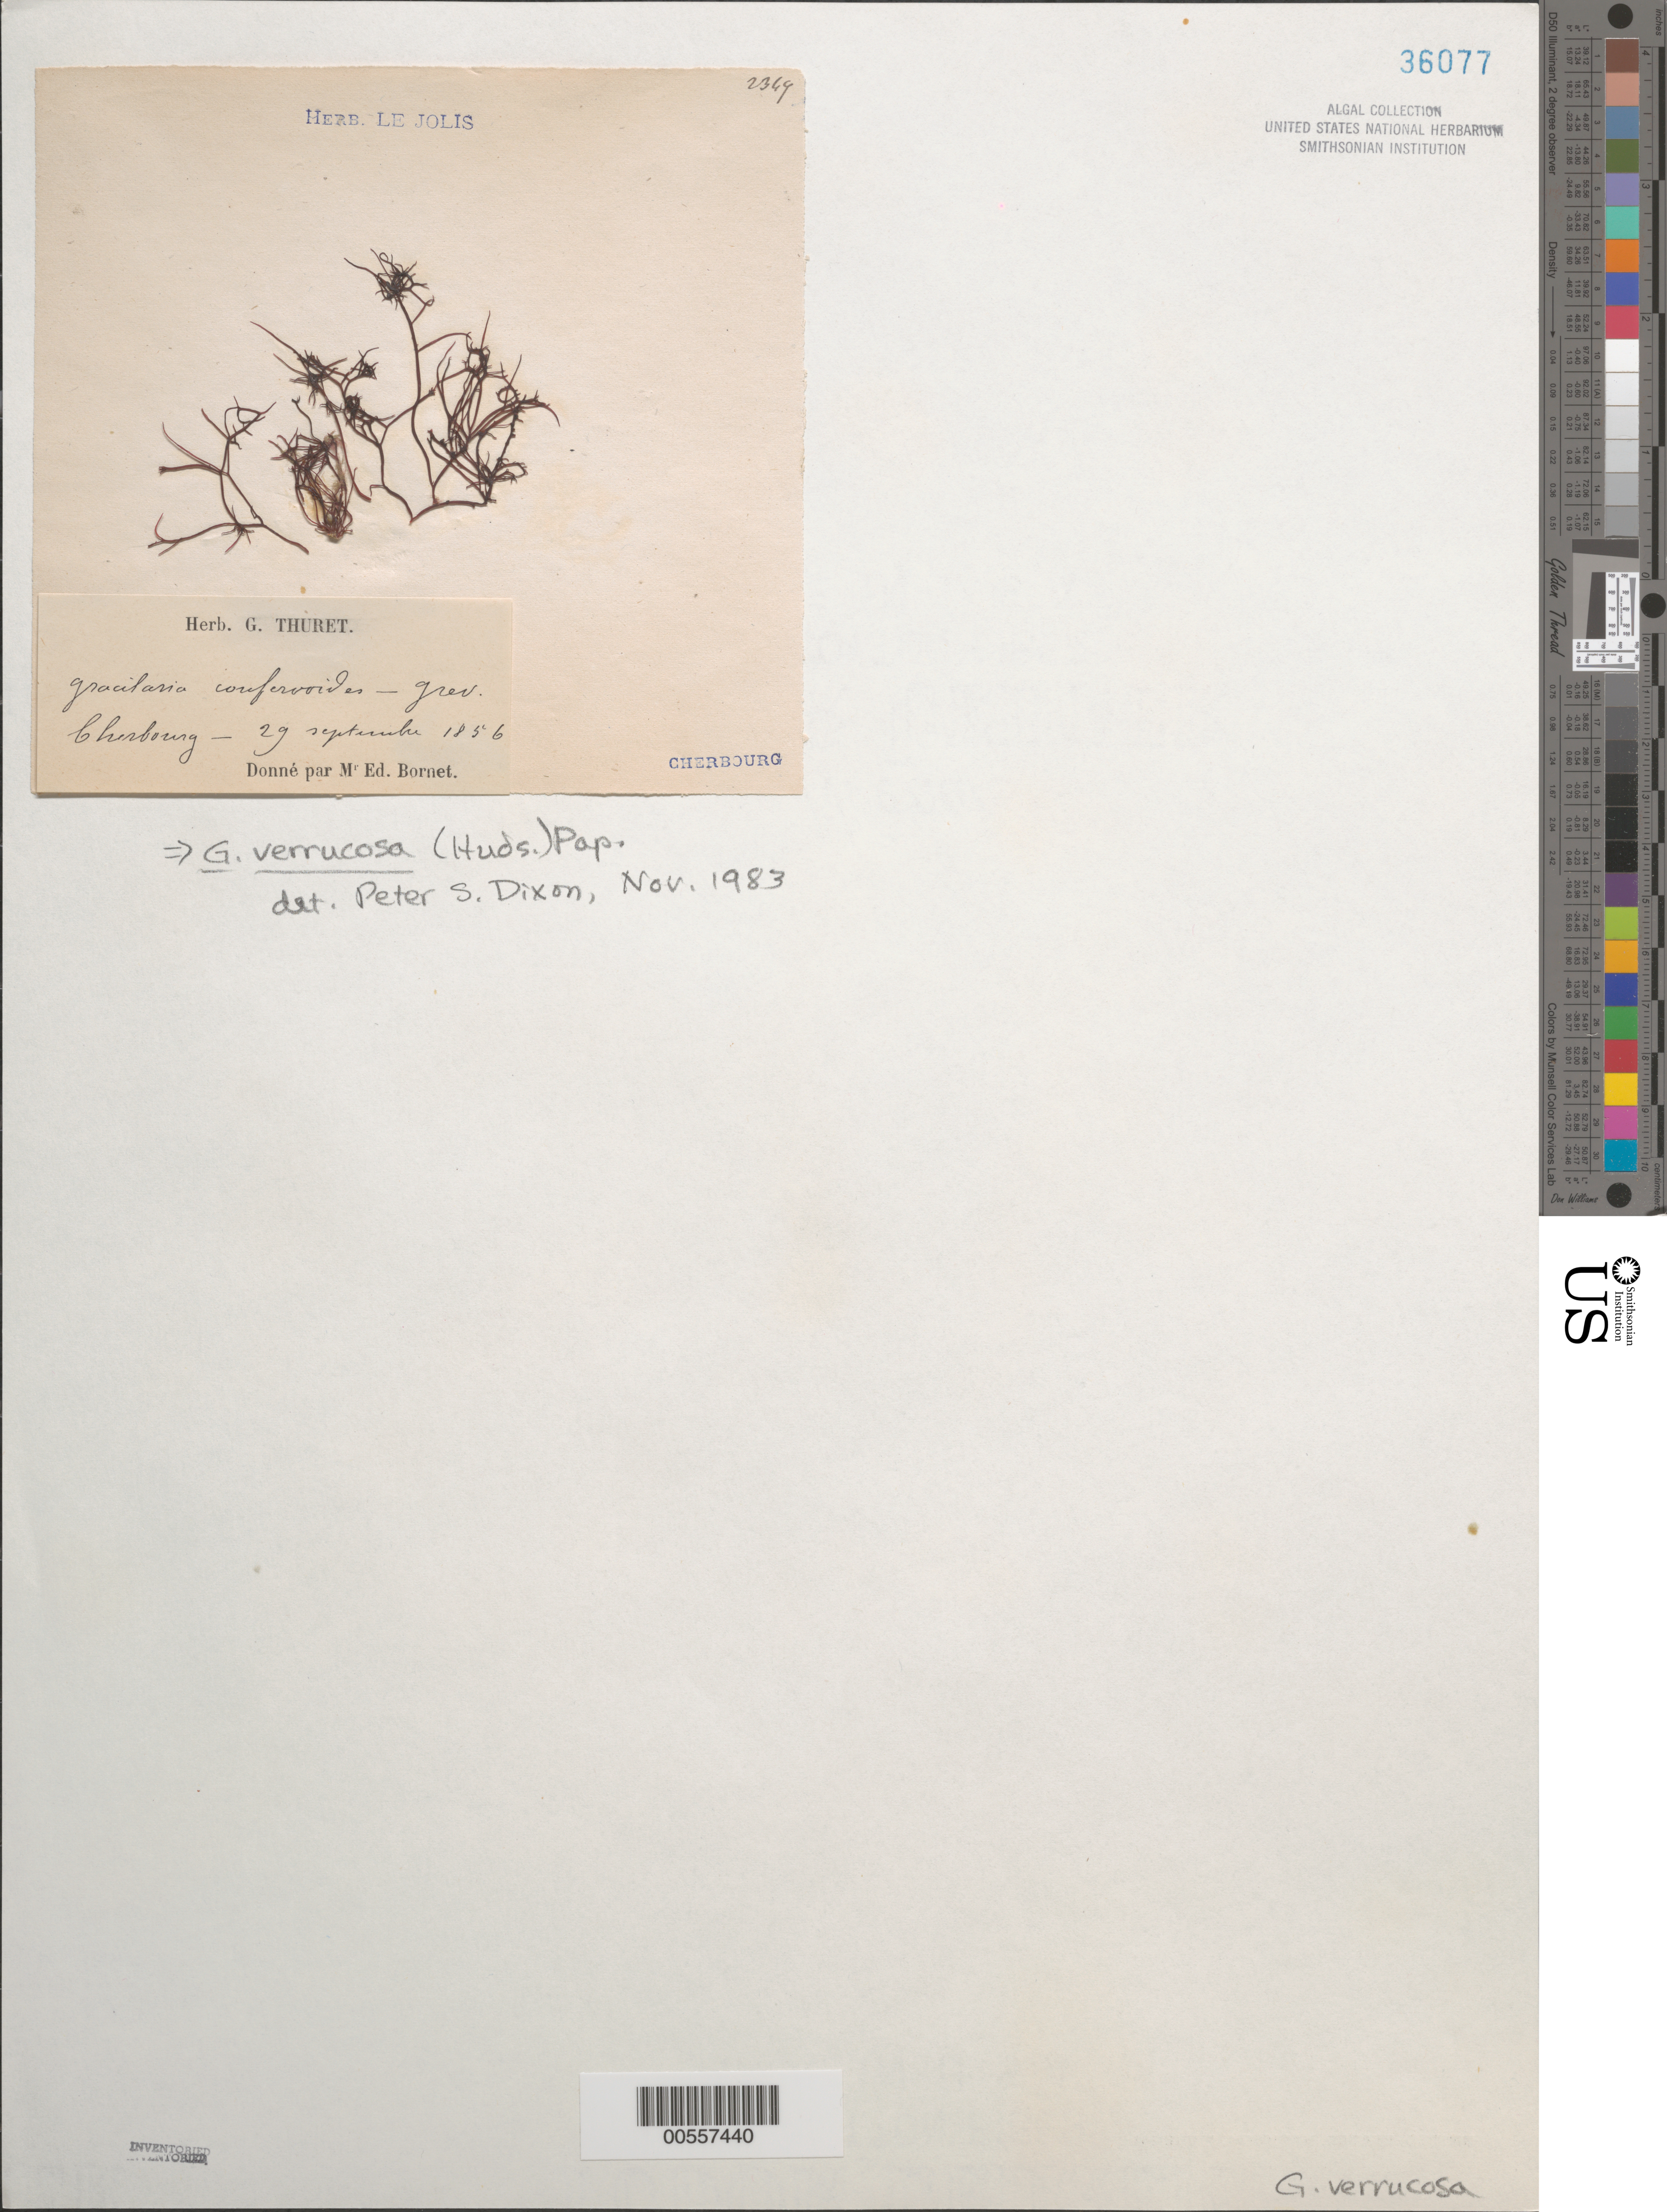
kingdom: Plantae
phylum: Rhodophyta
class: Florideophyceae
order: Gracilariales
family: Gracilariaceae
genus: Gracilariopsis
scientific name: Gracilariopsis longissima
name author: (S.G. Gmel.) Steentoft et al.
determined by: Algae name updating Project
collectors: Thuret, G. (herbarium)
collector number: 2349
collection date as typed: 29 Sep 1856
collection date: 1856-09-29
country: France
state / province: Normandie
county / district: Manche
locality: Cherbourg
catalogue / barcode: US 36077